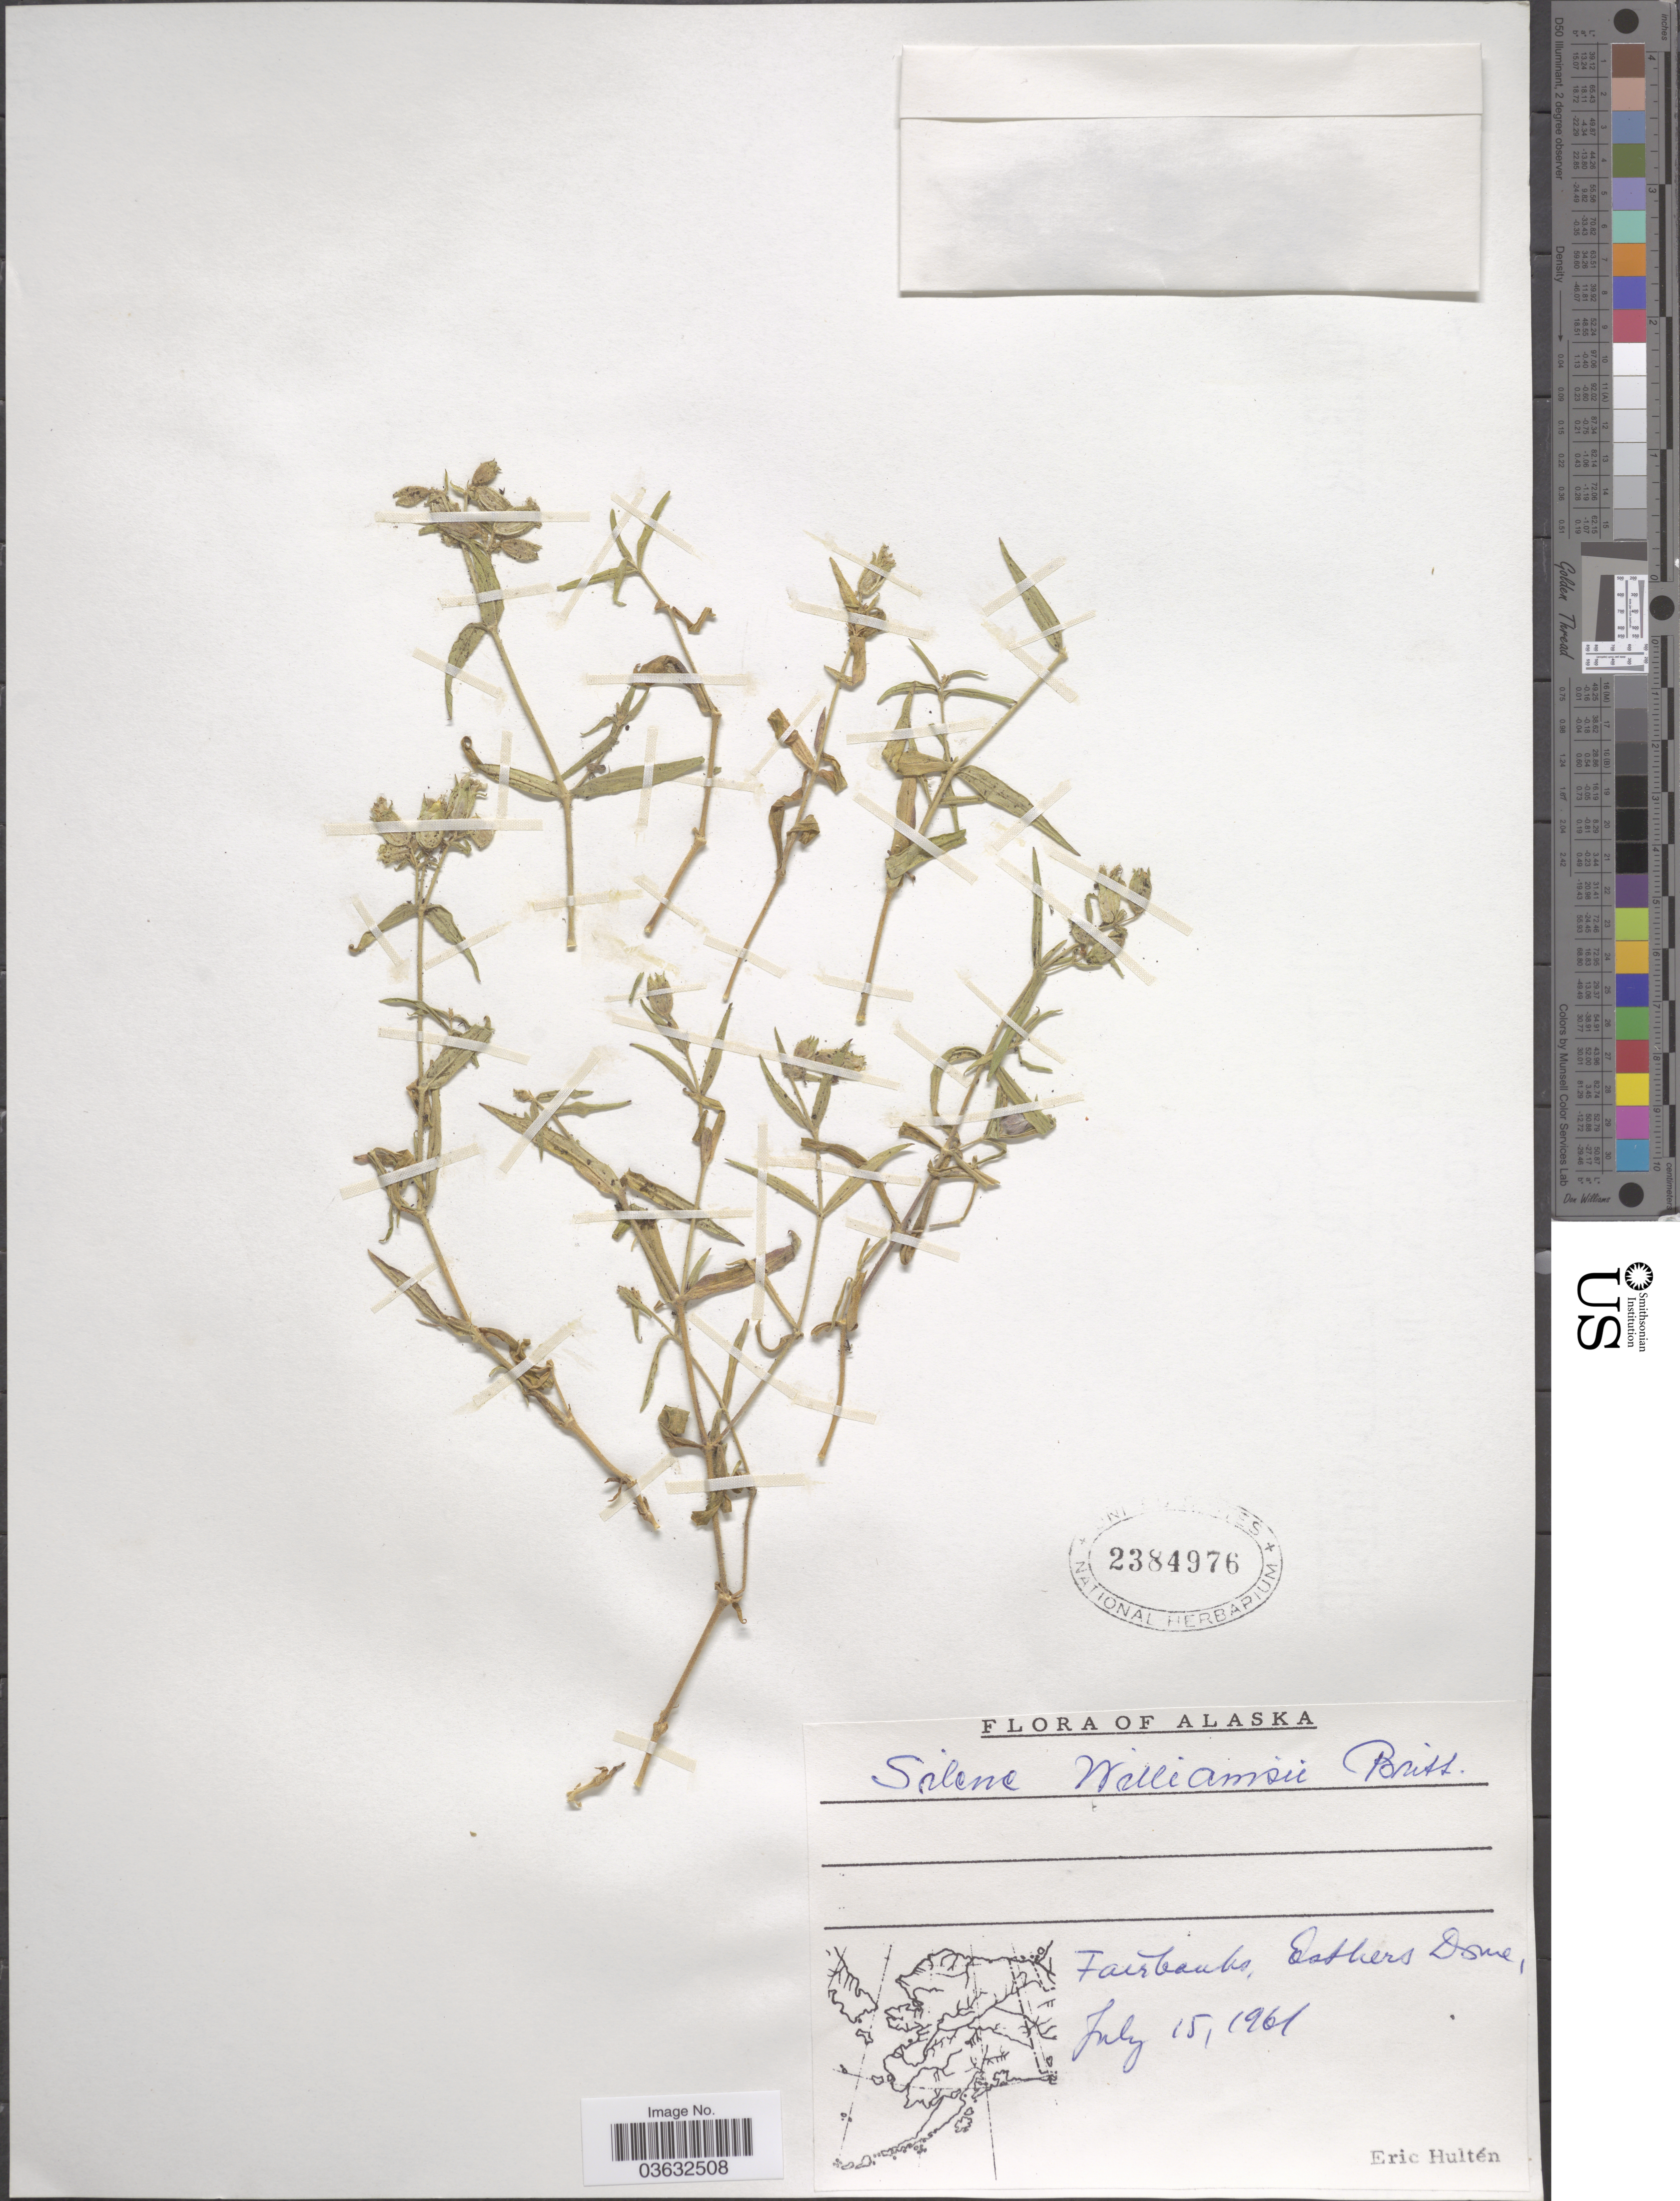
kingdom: Plantae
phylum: Tracheophyta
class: Magnoliopsida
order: Caryophyllales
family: Caryophyllaceae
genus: Silene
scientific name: Silene williamsii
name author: Britton in Britton & Rydb.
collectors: E. G. Hultén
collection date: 1961-07-15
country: United States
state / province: Alaska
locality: Fairbanks, Esthers Dome.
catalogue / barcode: US 2384976